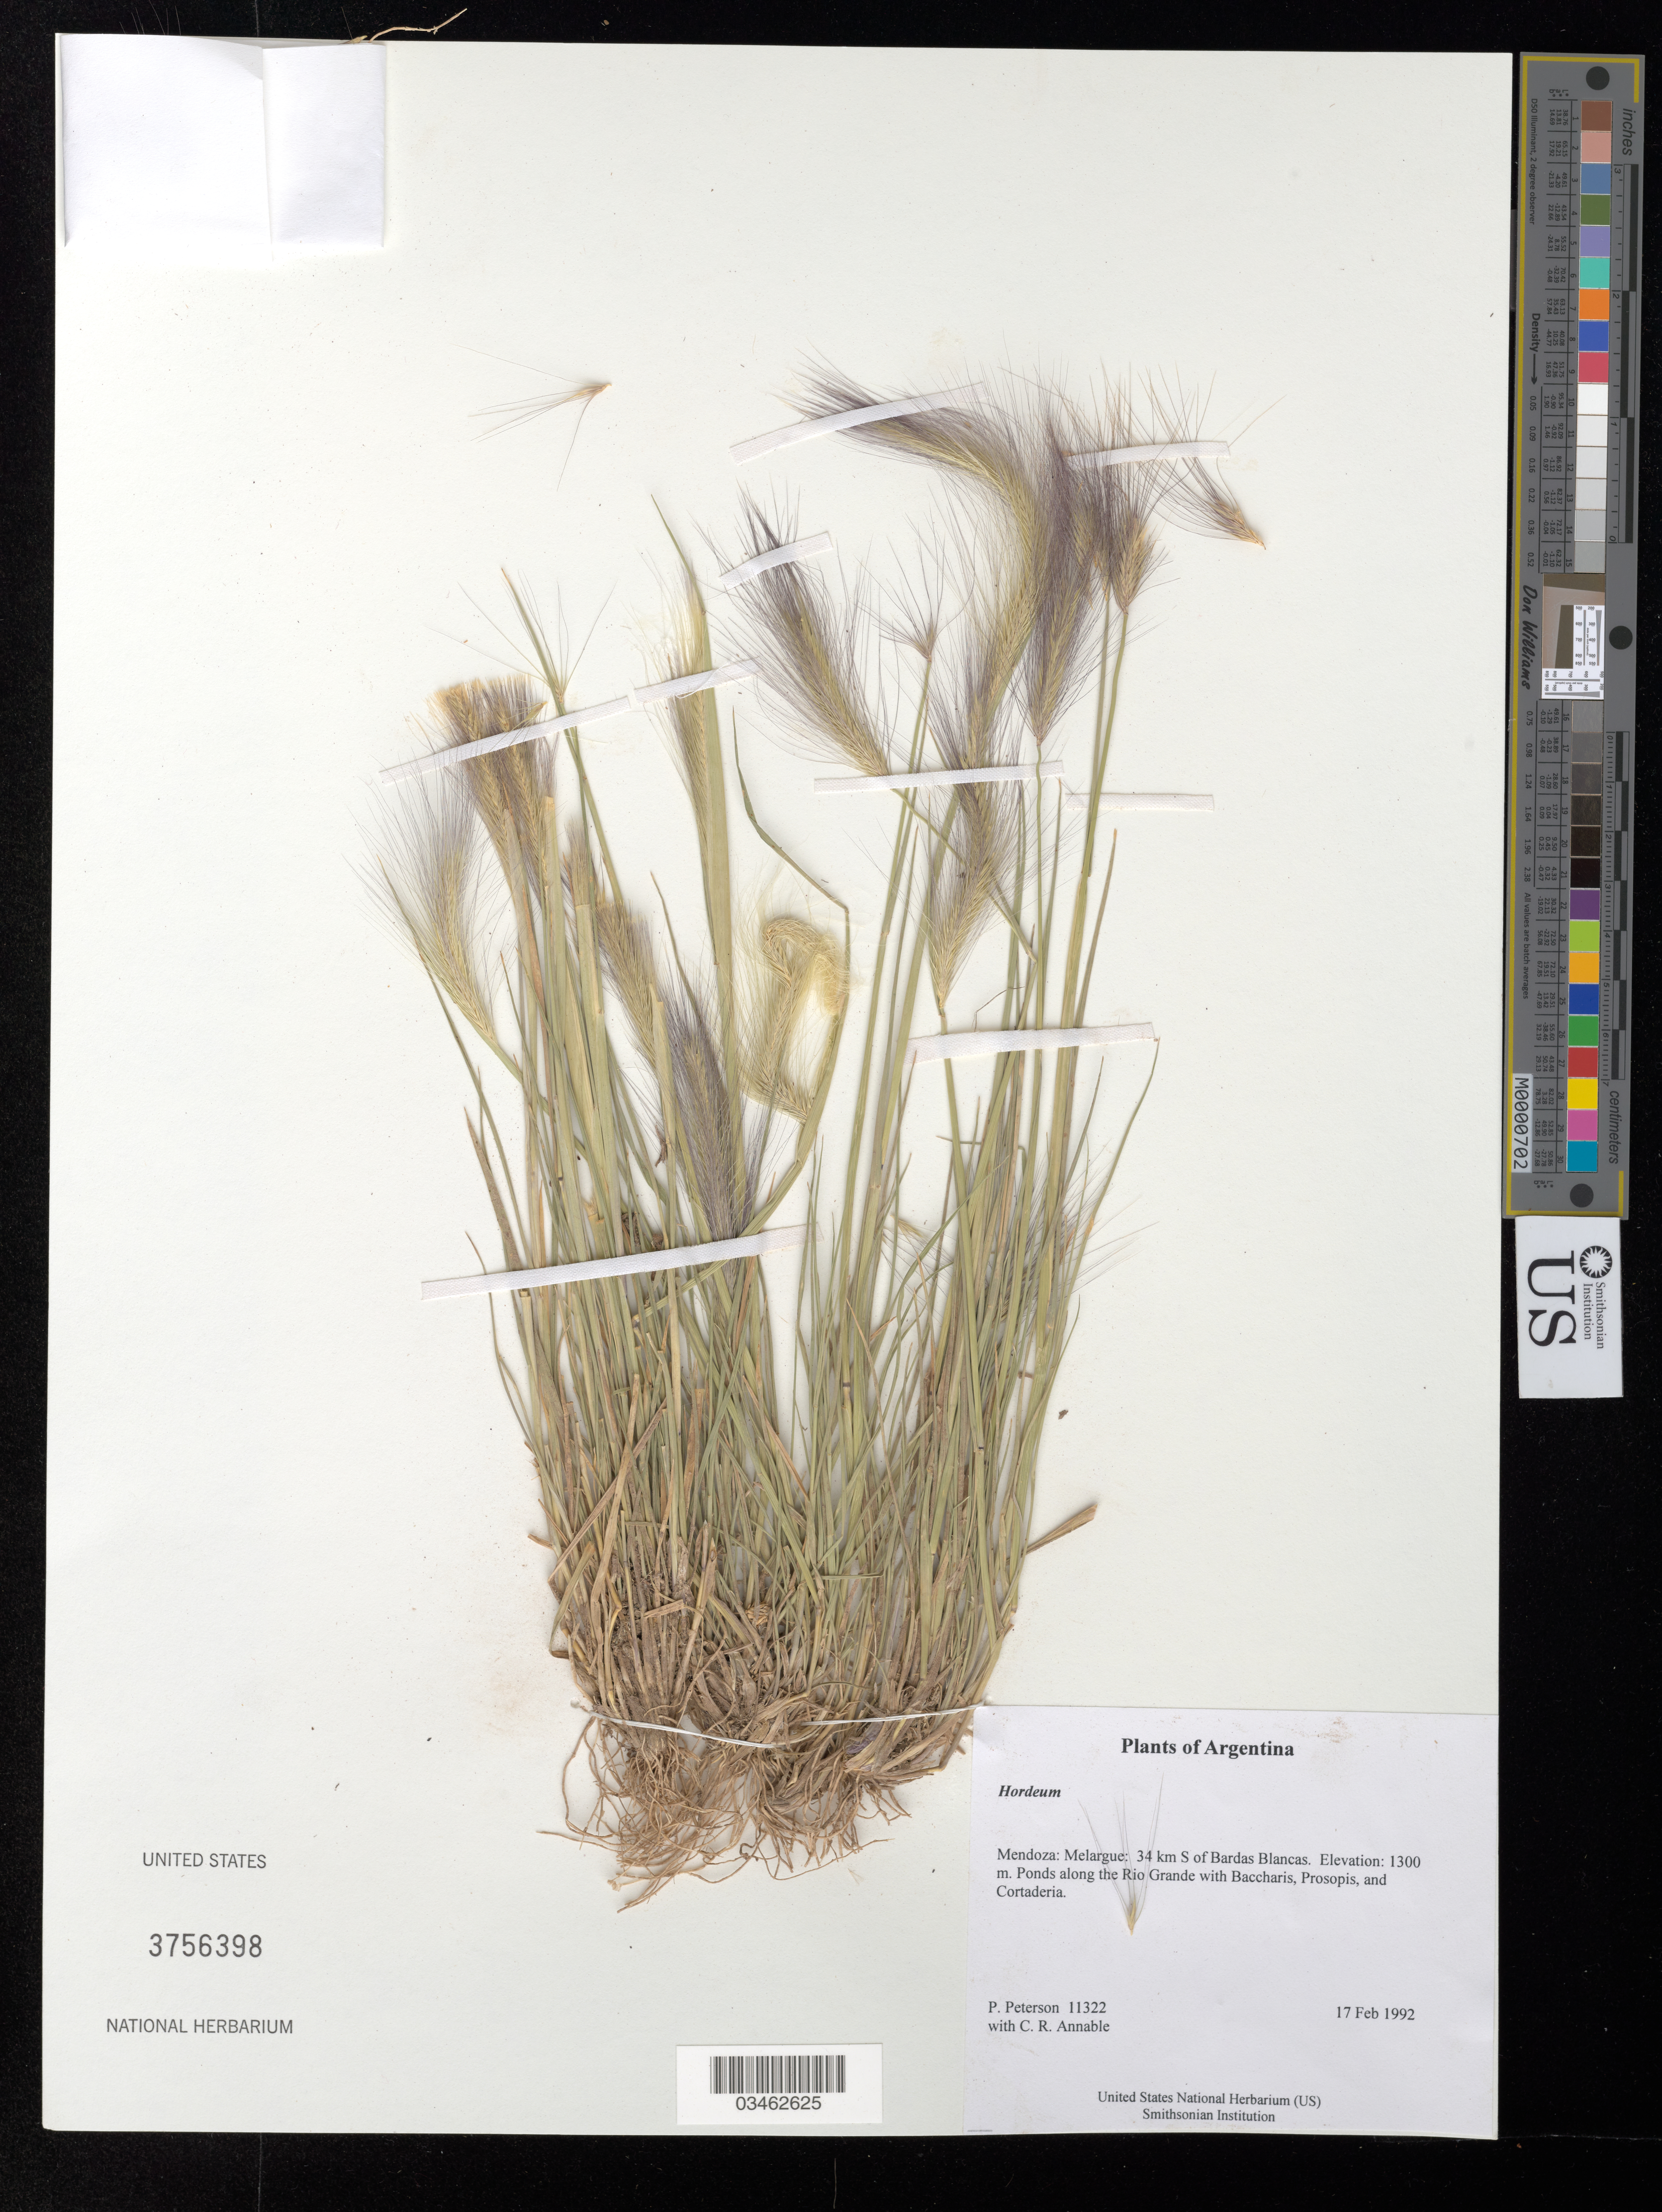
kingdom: Plantae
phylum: Tracheophyta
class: Liliopsida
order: Poales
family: Poaceae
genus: Hordeum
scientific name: Hordeum sp.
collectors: P. M. Peterson & C. R. Annable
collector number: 11322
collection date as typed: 17 Feb 1992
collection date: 1992-02-17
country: Argentina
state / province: Mendoza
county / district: Melargue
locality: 34 km S of Bardas Blancas.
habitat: Ponds along the Rio Grande with Baccharis, Prosopis, and Cortaderia.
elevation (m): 1300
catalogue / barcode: US 3756398